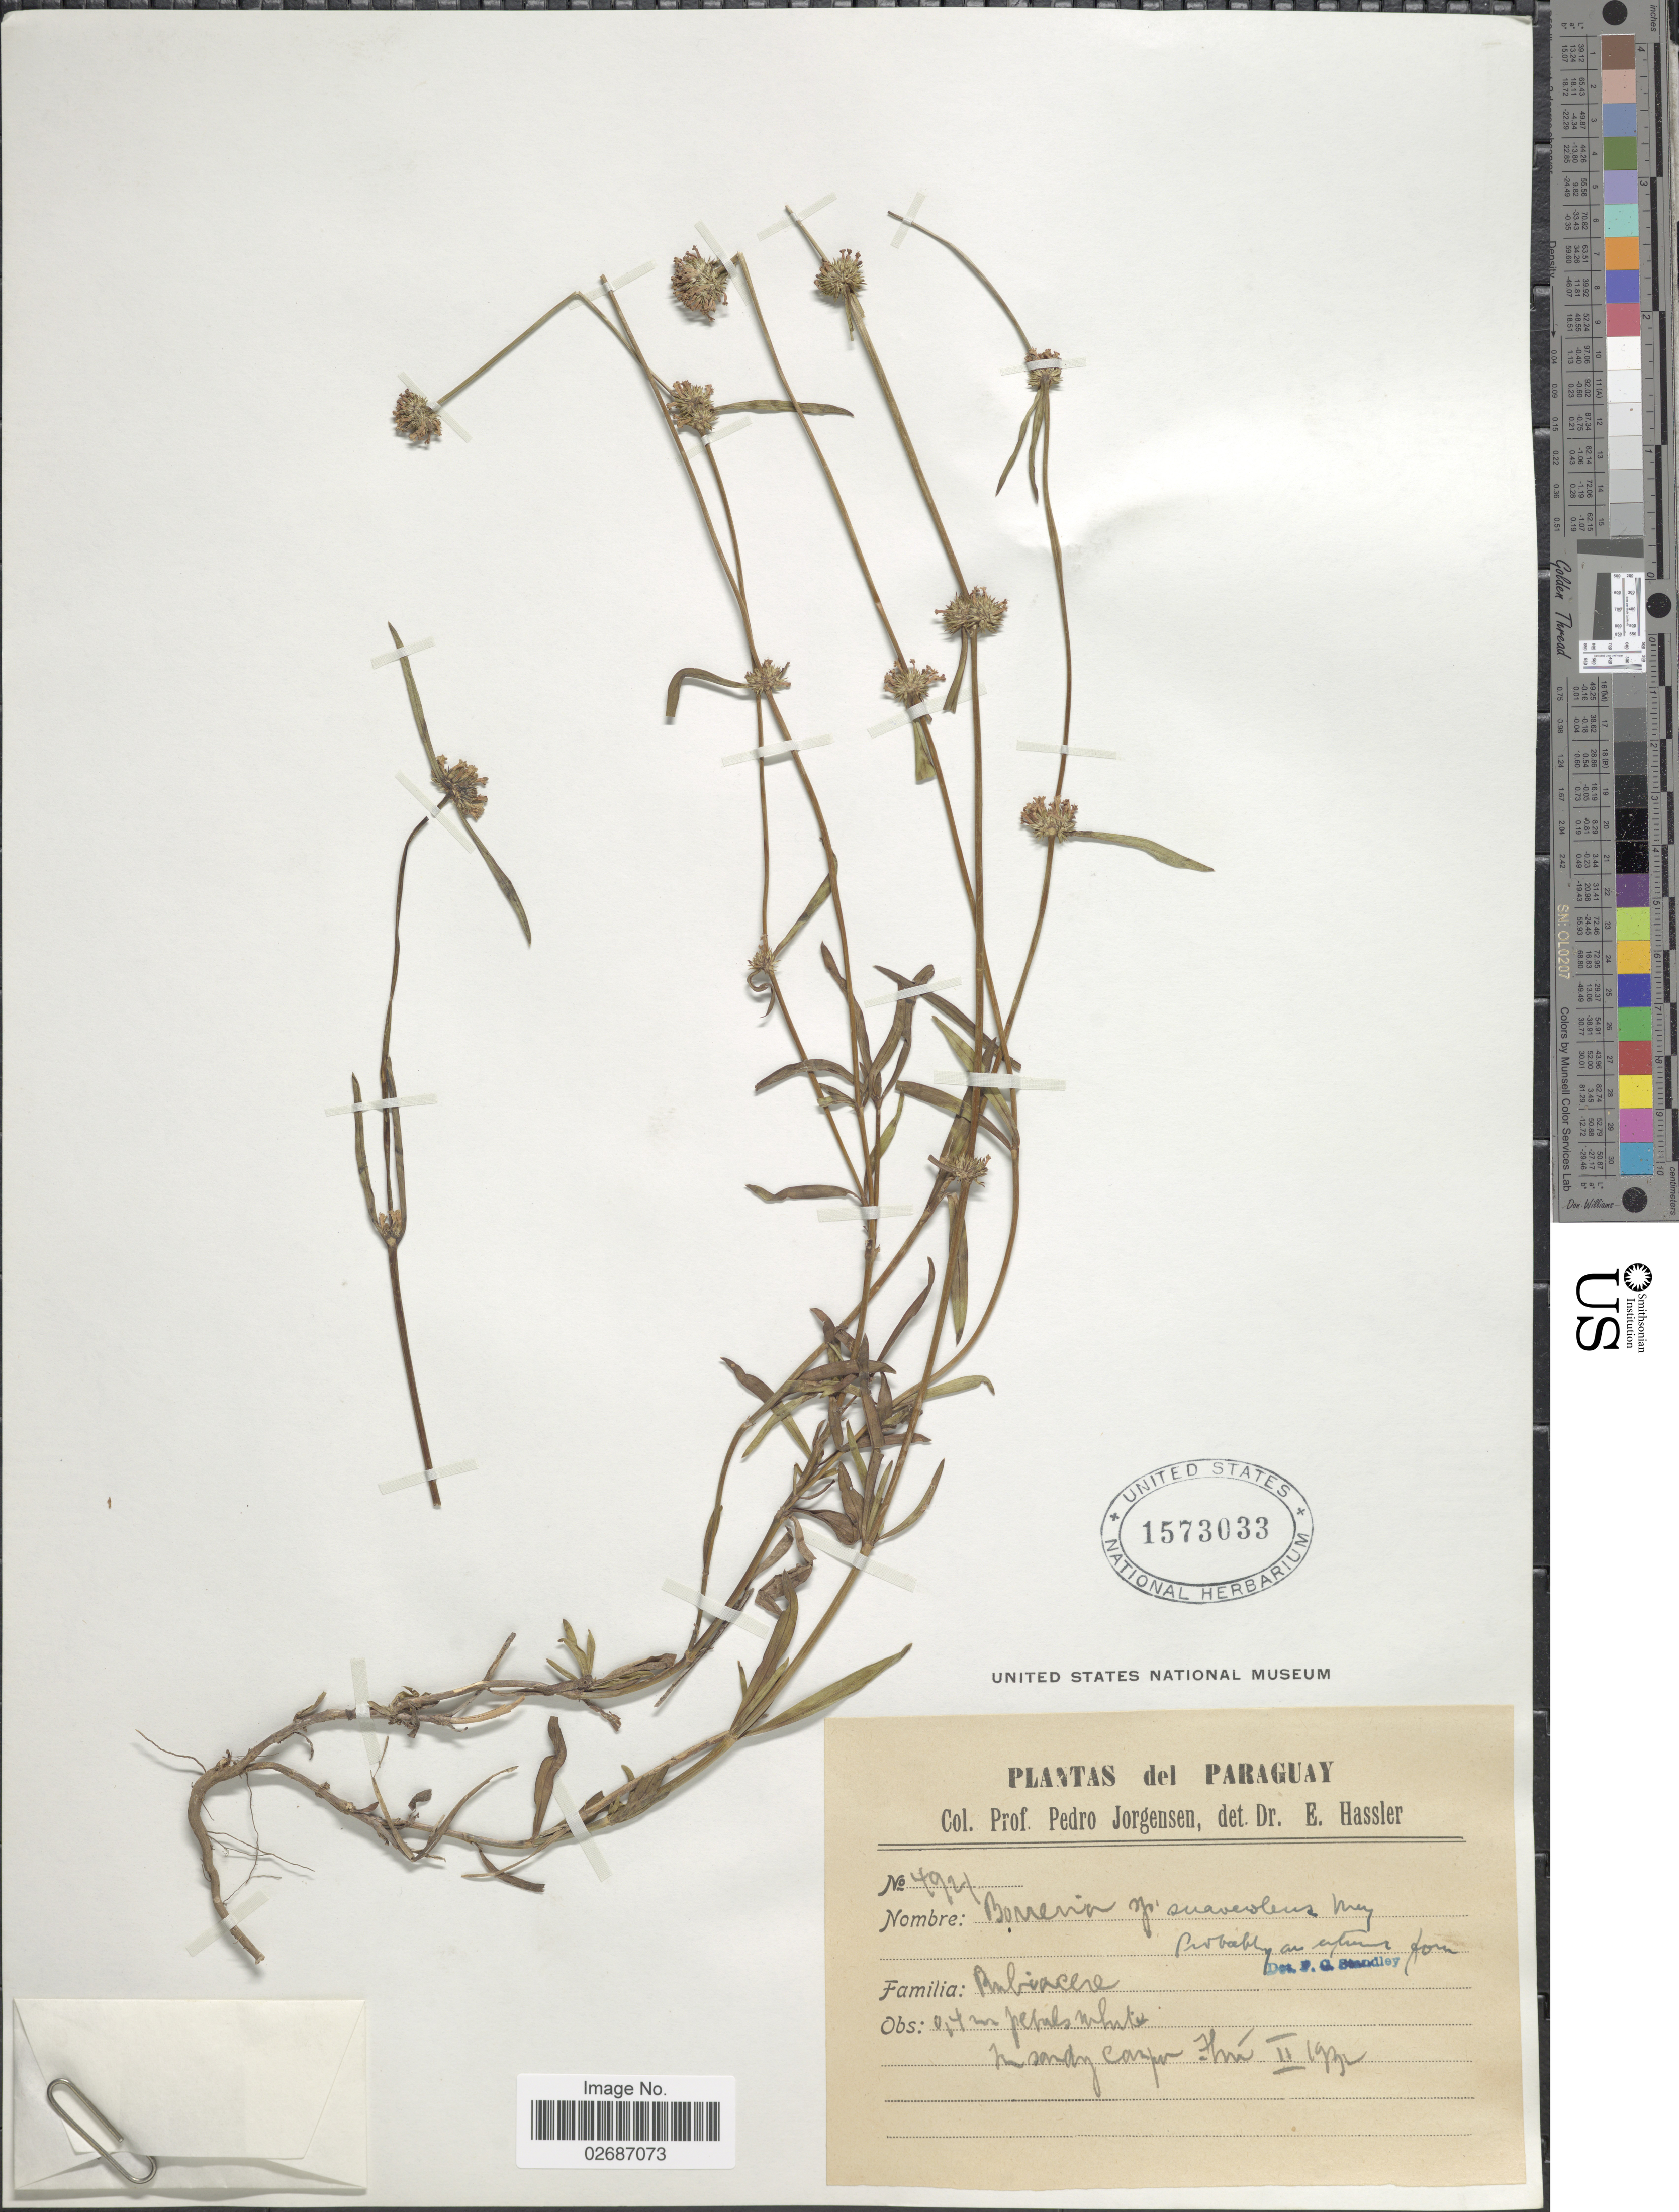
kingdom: Plantae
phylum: Tracheophyta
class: Magnoliopsida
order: Gentianales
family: Rubiaceae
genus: Borreria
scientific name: Borreria suaveolens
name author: G. Mey.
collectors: P. Jörgensen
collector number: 4921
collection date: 1932-02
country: Paraguay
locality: In sandy campo, Ilha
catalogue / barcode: US 1573033